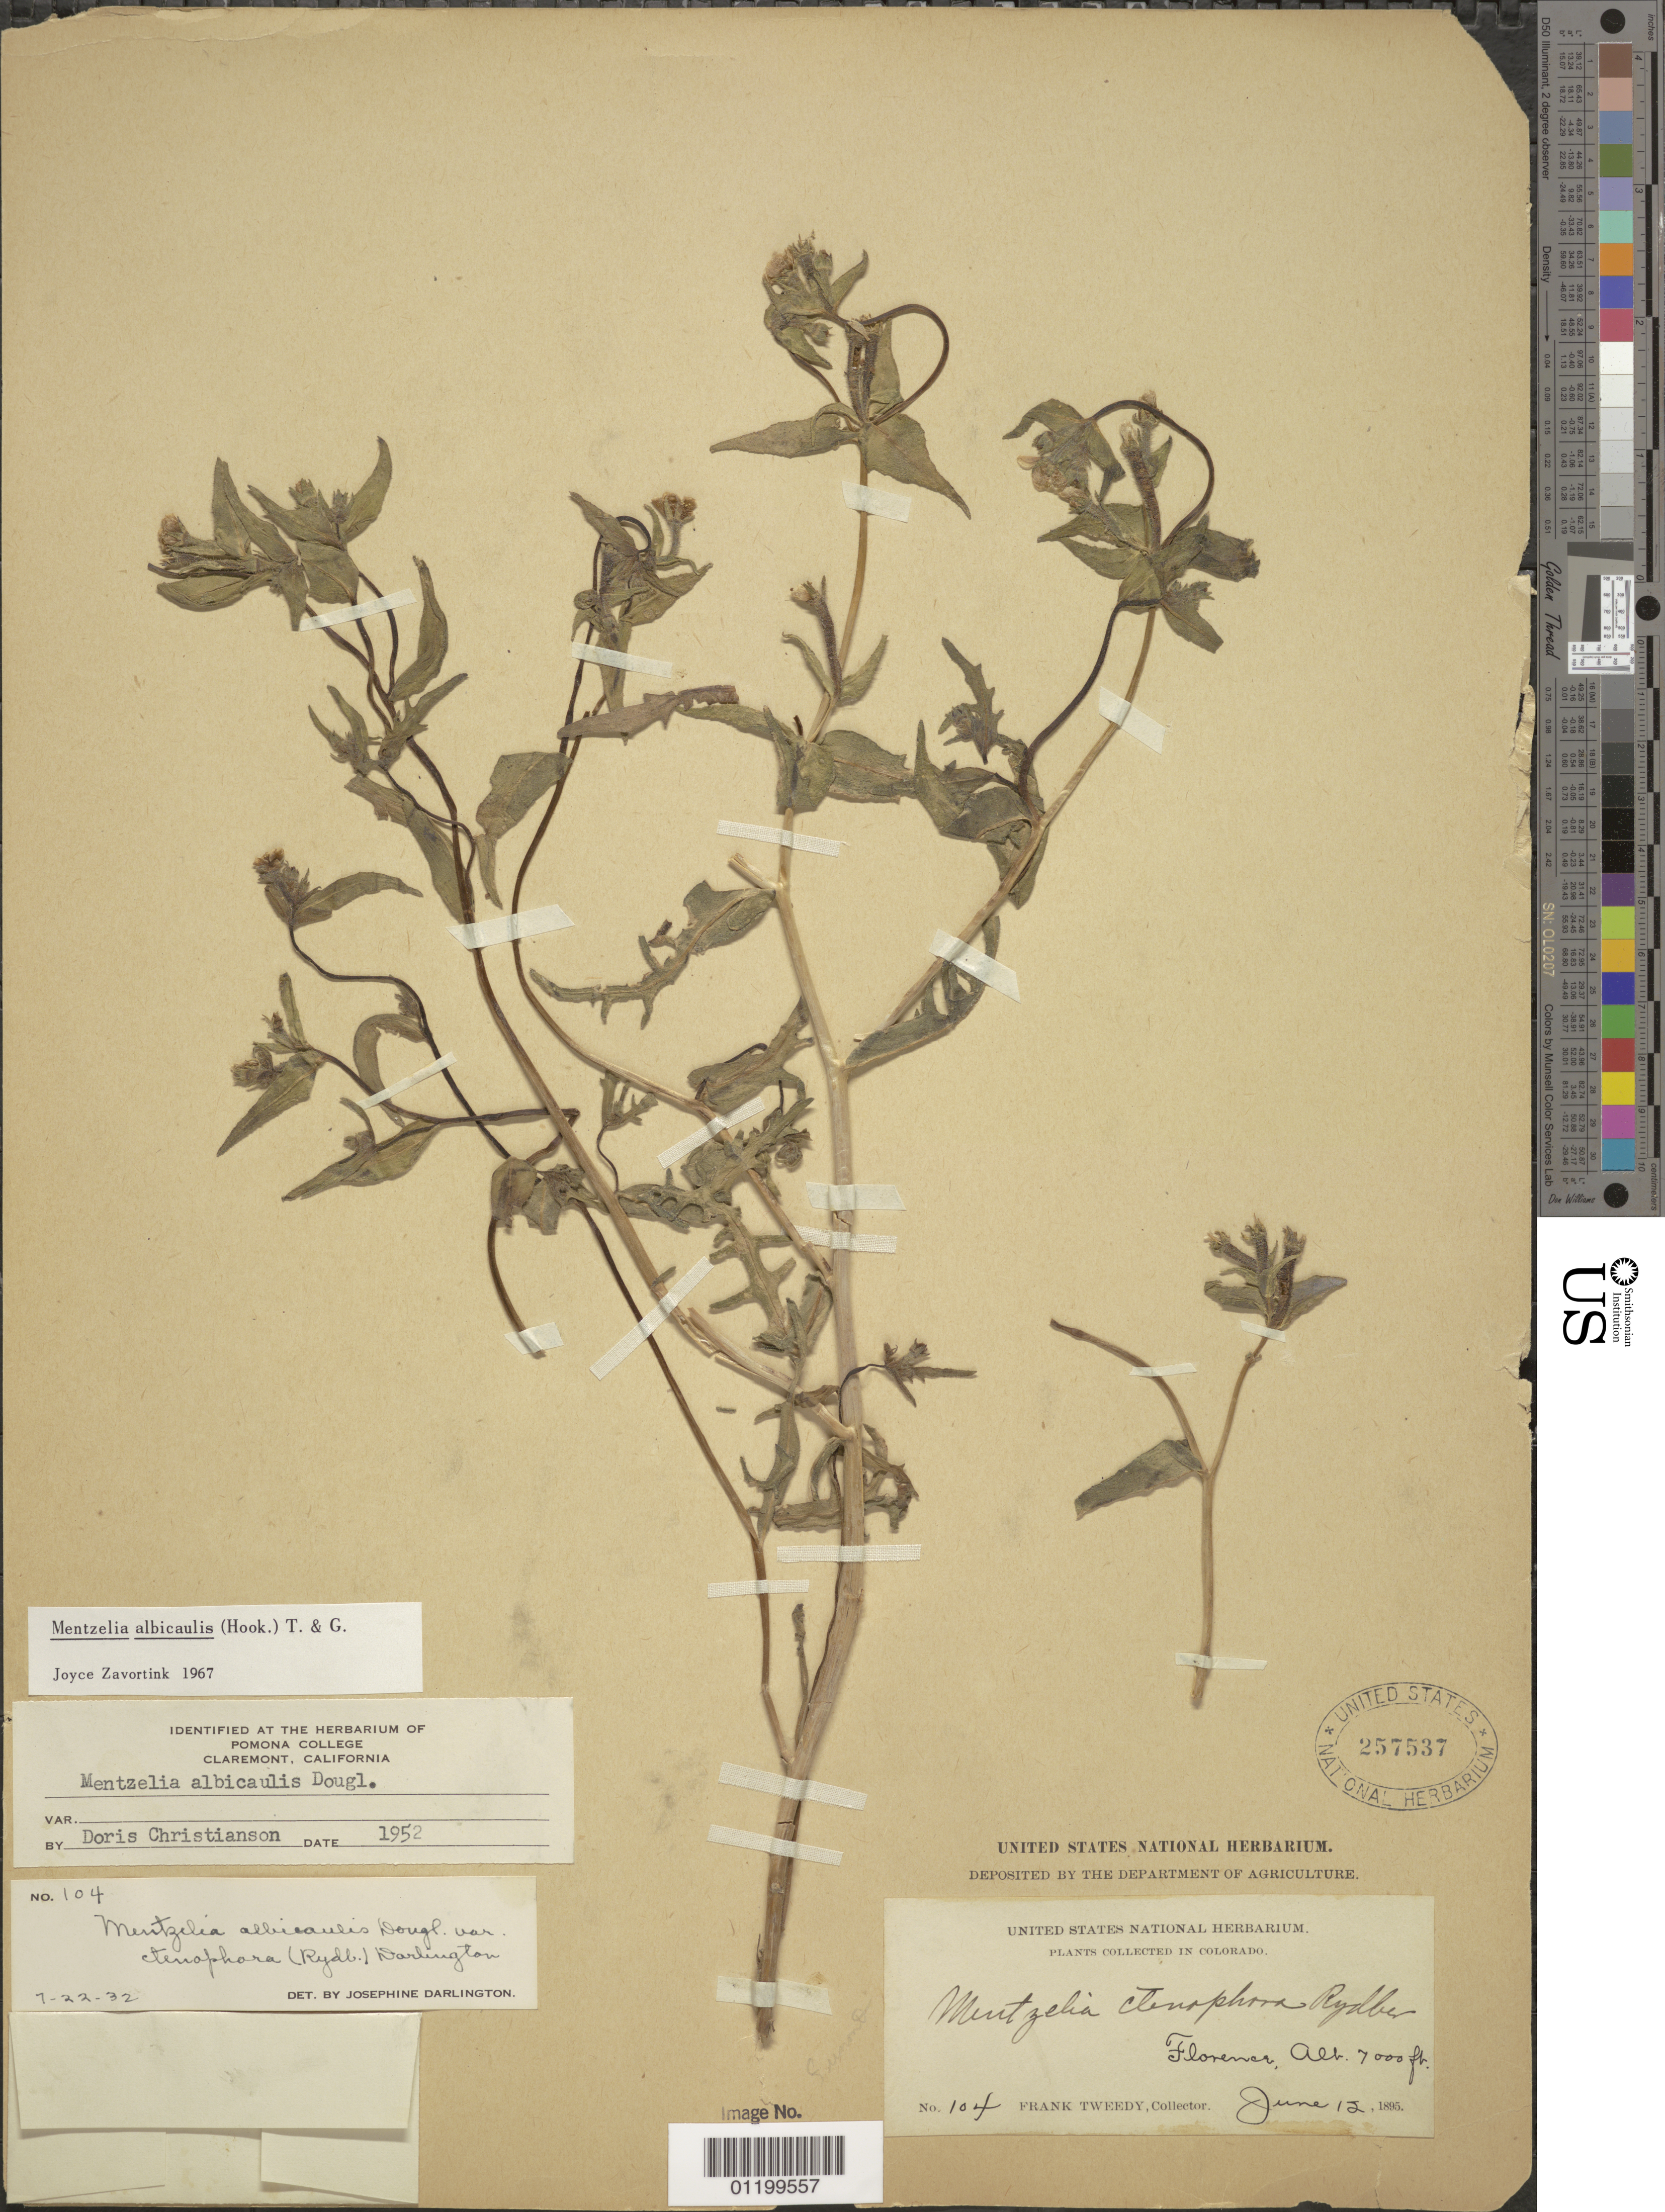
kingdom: Plantae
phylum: Tracheophyta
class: Magnoliopsida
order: Cornales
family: Loasaceae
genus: Mentzelia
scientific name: Mentzelia albicaulis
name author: (Douglas ex Hook.) Douglas ex Torr. & A. Gray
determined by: Zavortink, J. E.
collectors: F. Tweedy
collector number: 104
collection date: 1895-06-12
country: United States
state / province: Colorado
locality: Florence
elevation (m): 2134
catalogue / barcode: US 257537